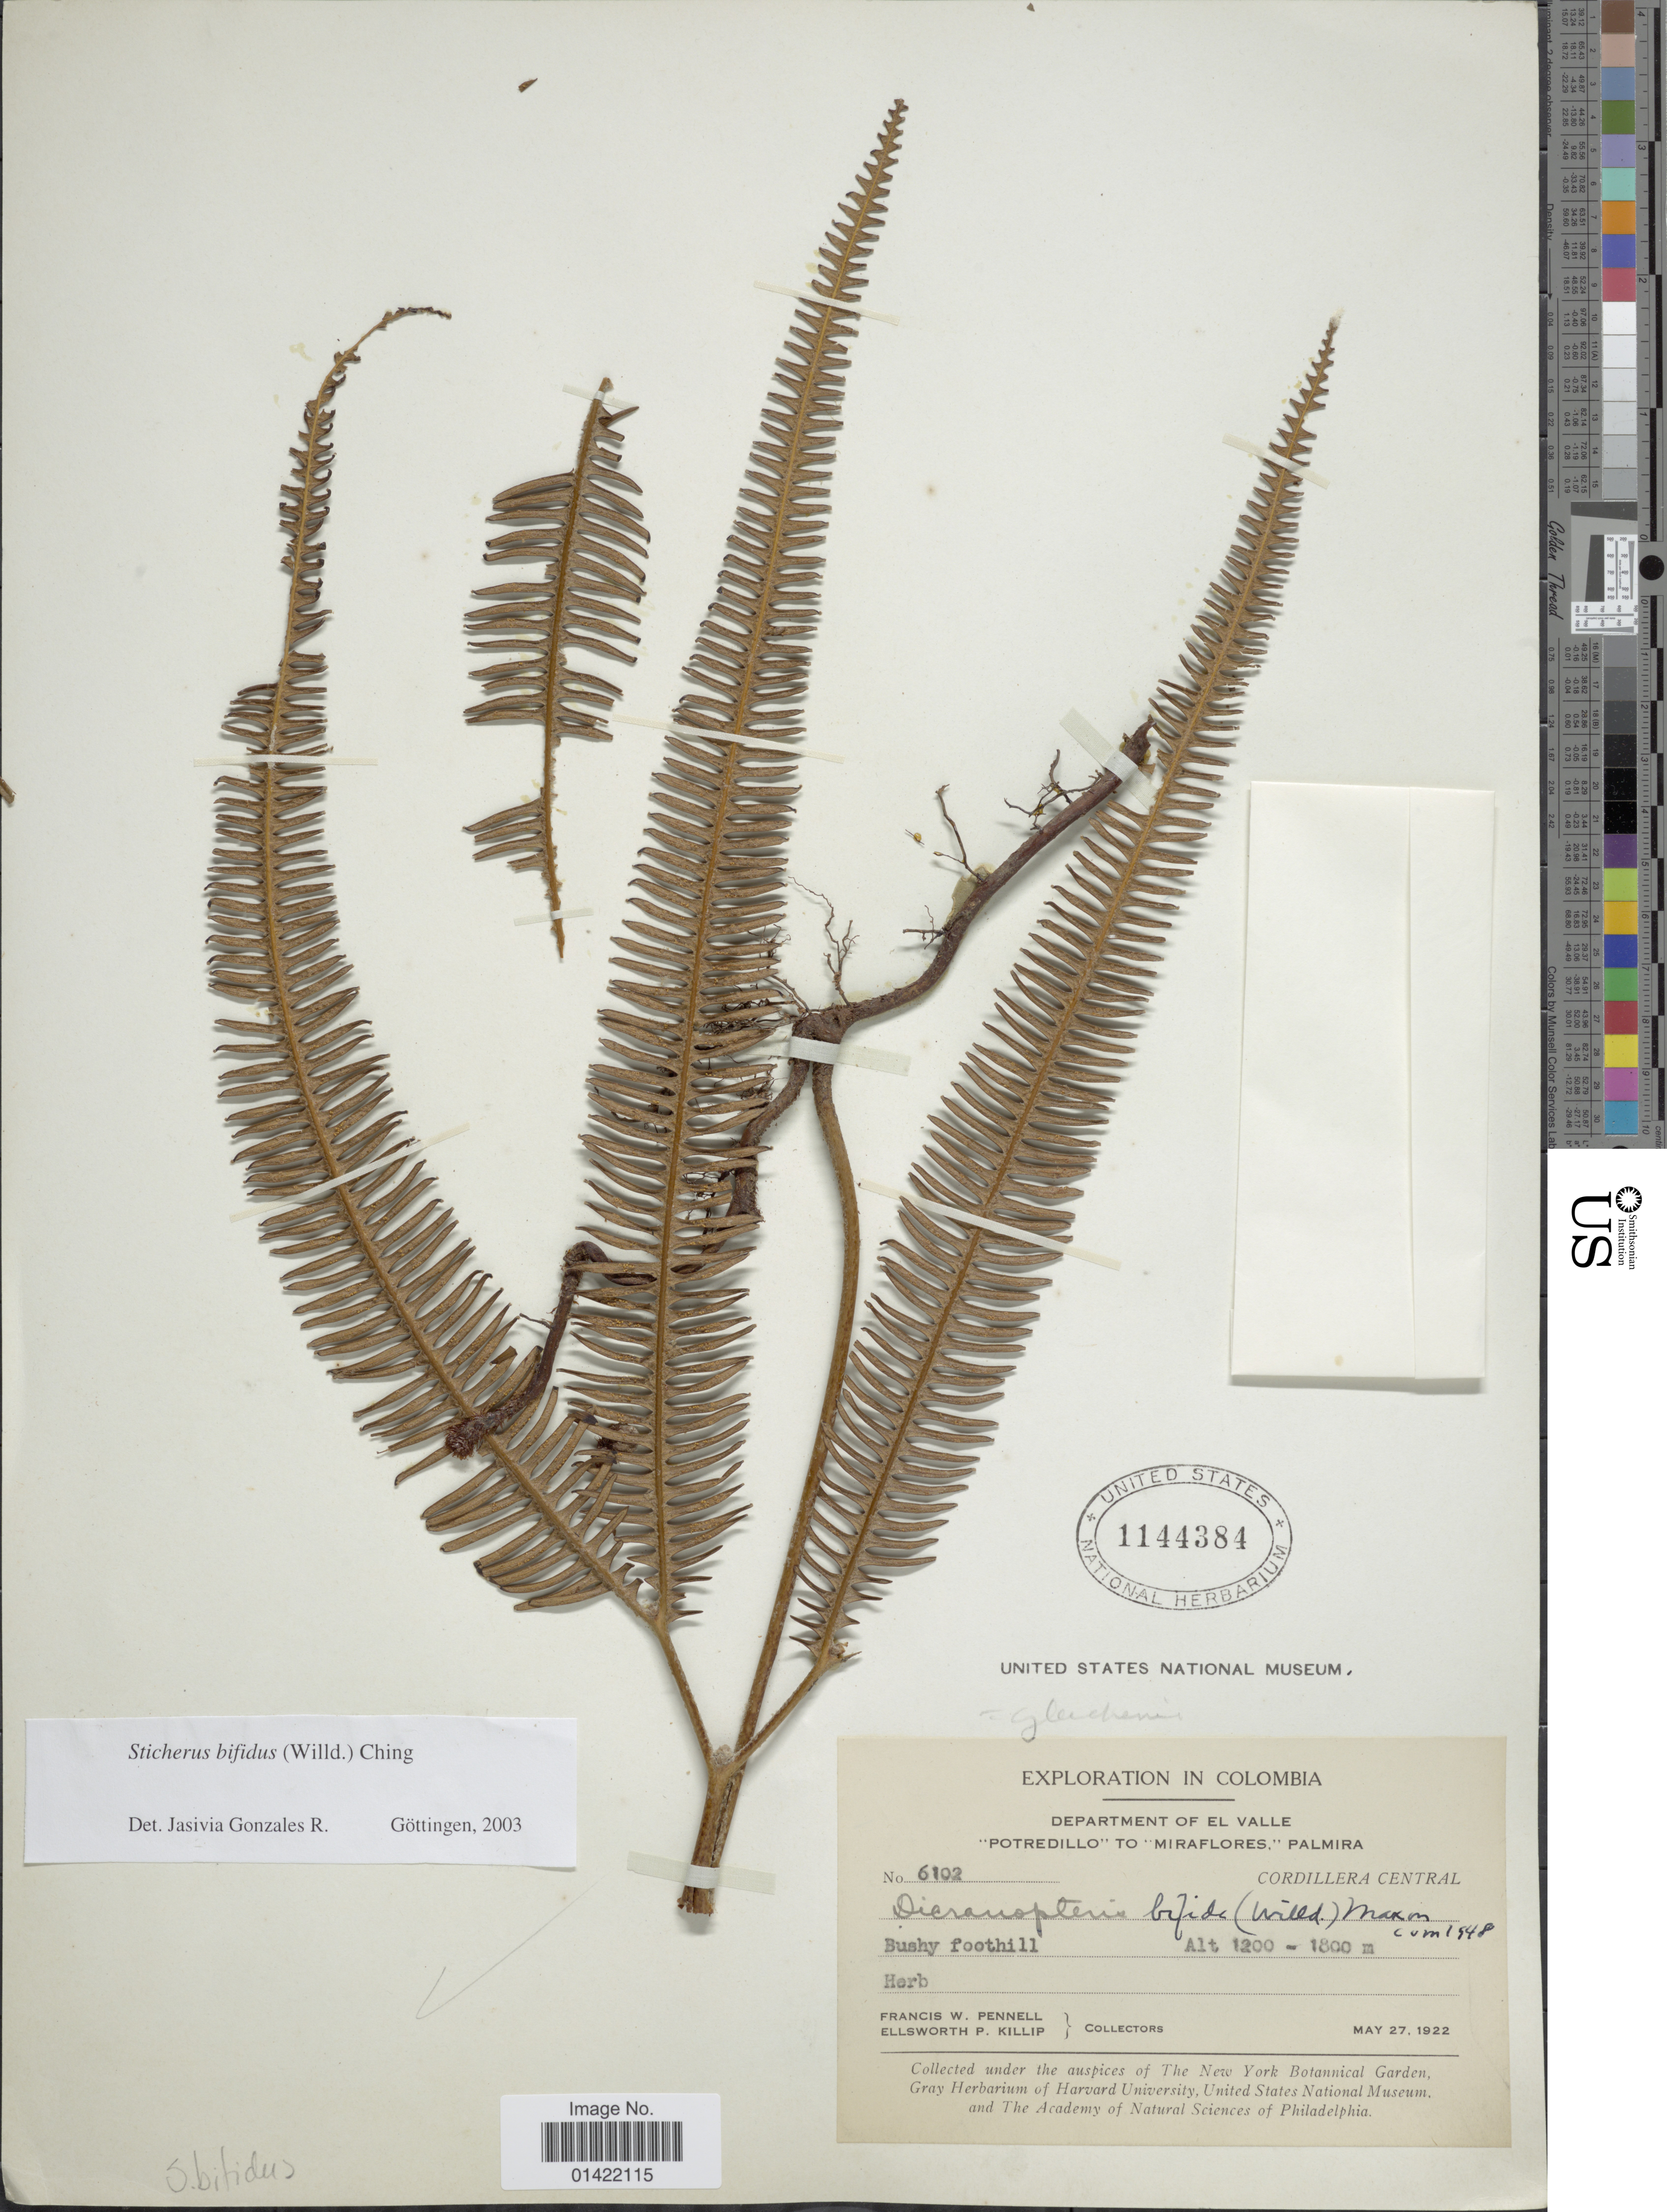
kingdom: Plantae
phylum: Tracheophyta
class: Polypodiopsida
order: Gleicheniales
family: Gleicheniaceae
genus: Sticherus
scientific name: Sticherus bifidus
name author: (Willd.) Ching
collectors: F. W. Pennell & E. P. Killip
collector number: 6102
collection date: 1922-05-27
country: Colombia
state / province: Valle del Cauca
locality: Department of El Valle. 'Potredillo' to Miraflores,' Palmira. Cordillera Central.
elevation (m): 1200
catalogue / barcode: US 1144384